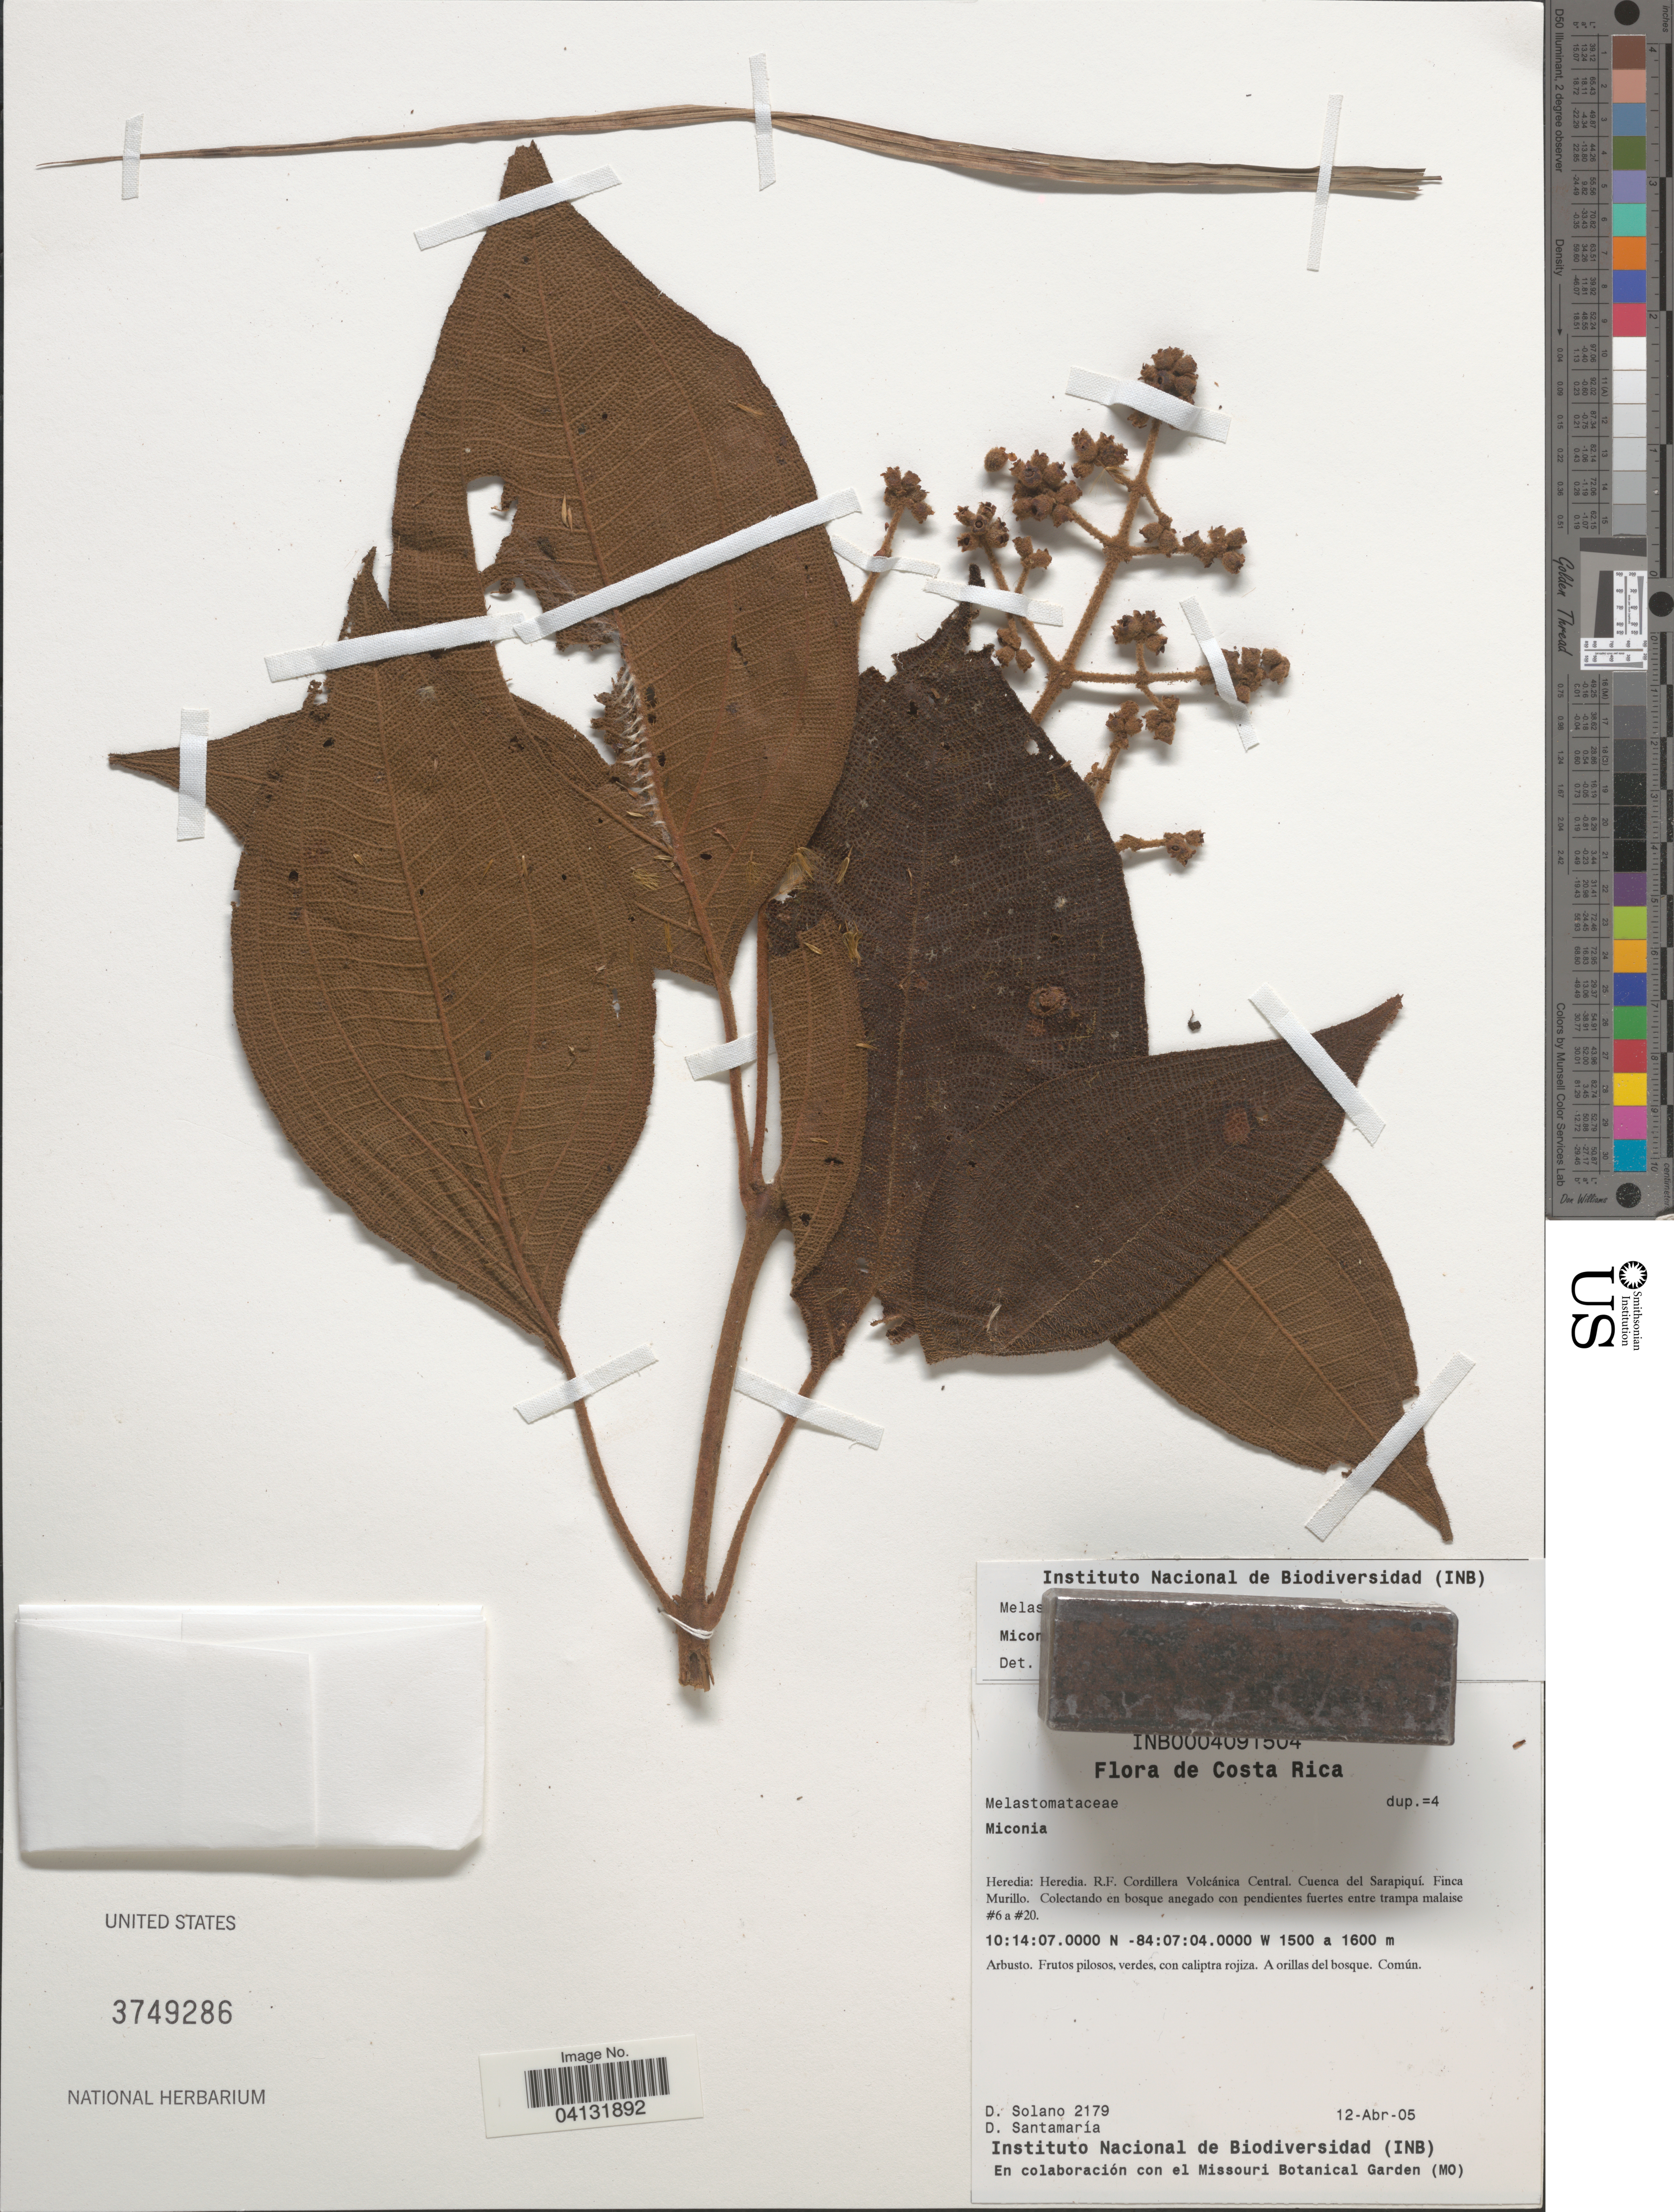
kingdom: Plantae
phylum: Tracheophyta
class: Magnoliopsida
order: Myrtales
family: Melastomataceae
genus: Miconia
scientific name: Miconia sp.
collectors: D. Solano & D. Santamaria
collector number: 2179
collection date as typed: Transcribed d/m/y: 12/4/5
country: Costa Rica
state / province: Heredia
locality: Heredia. R.F. Cordillera Volcánica Central. Cuenca del Sarapiquí. Finca Murillo. Colectando en bosque anegado con pendientes fuertes entre trampa malaise #6 a #20.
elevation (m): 1500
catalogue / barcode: US 3749286